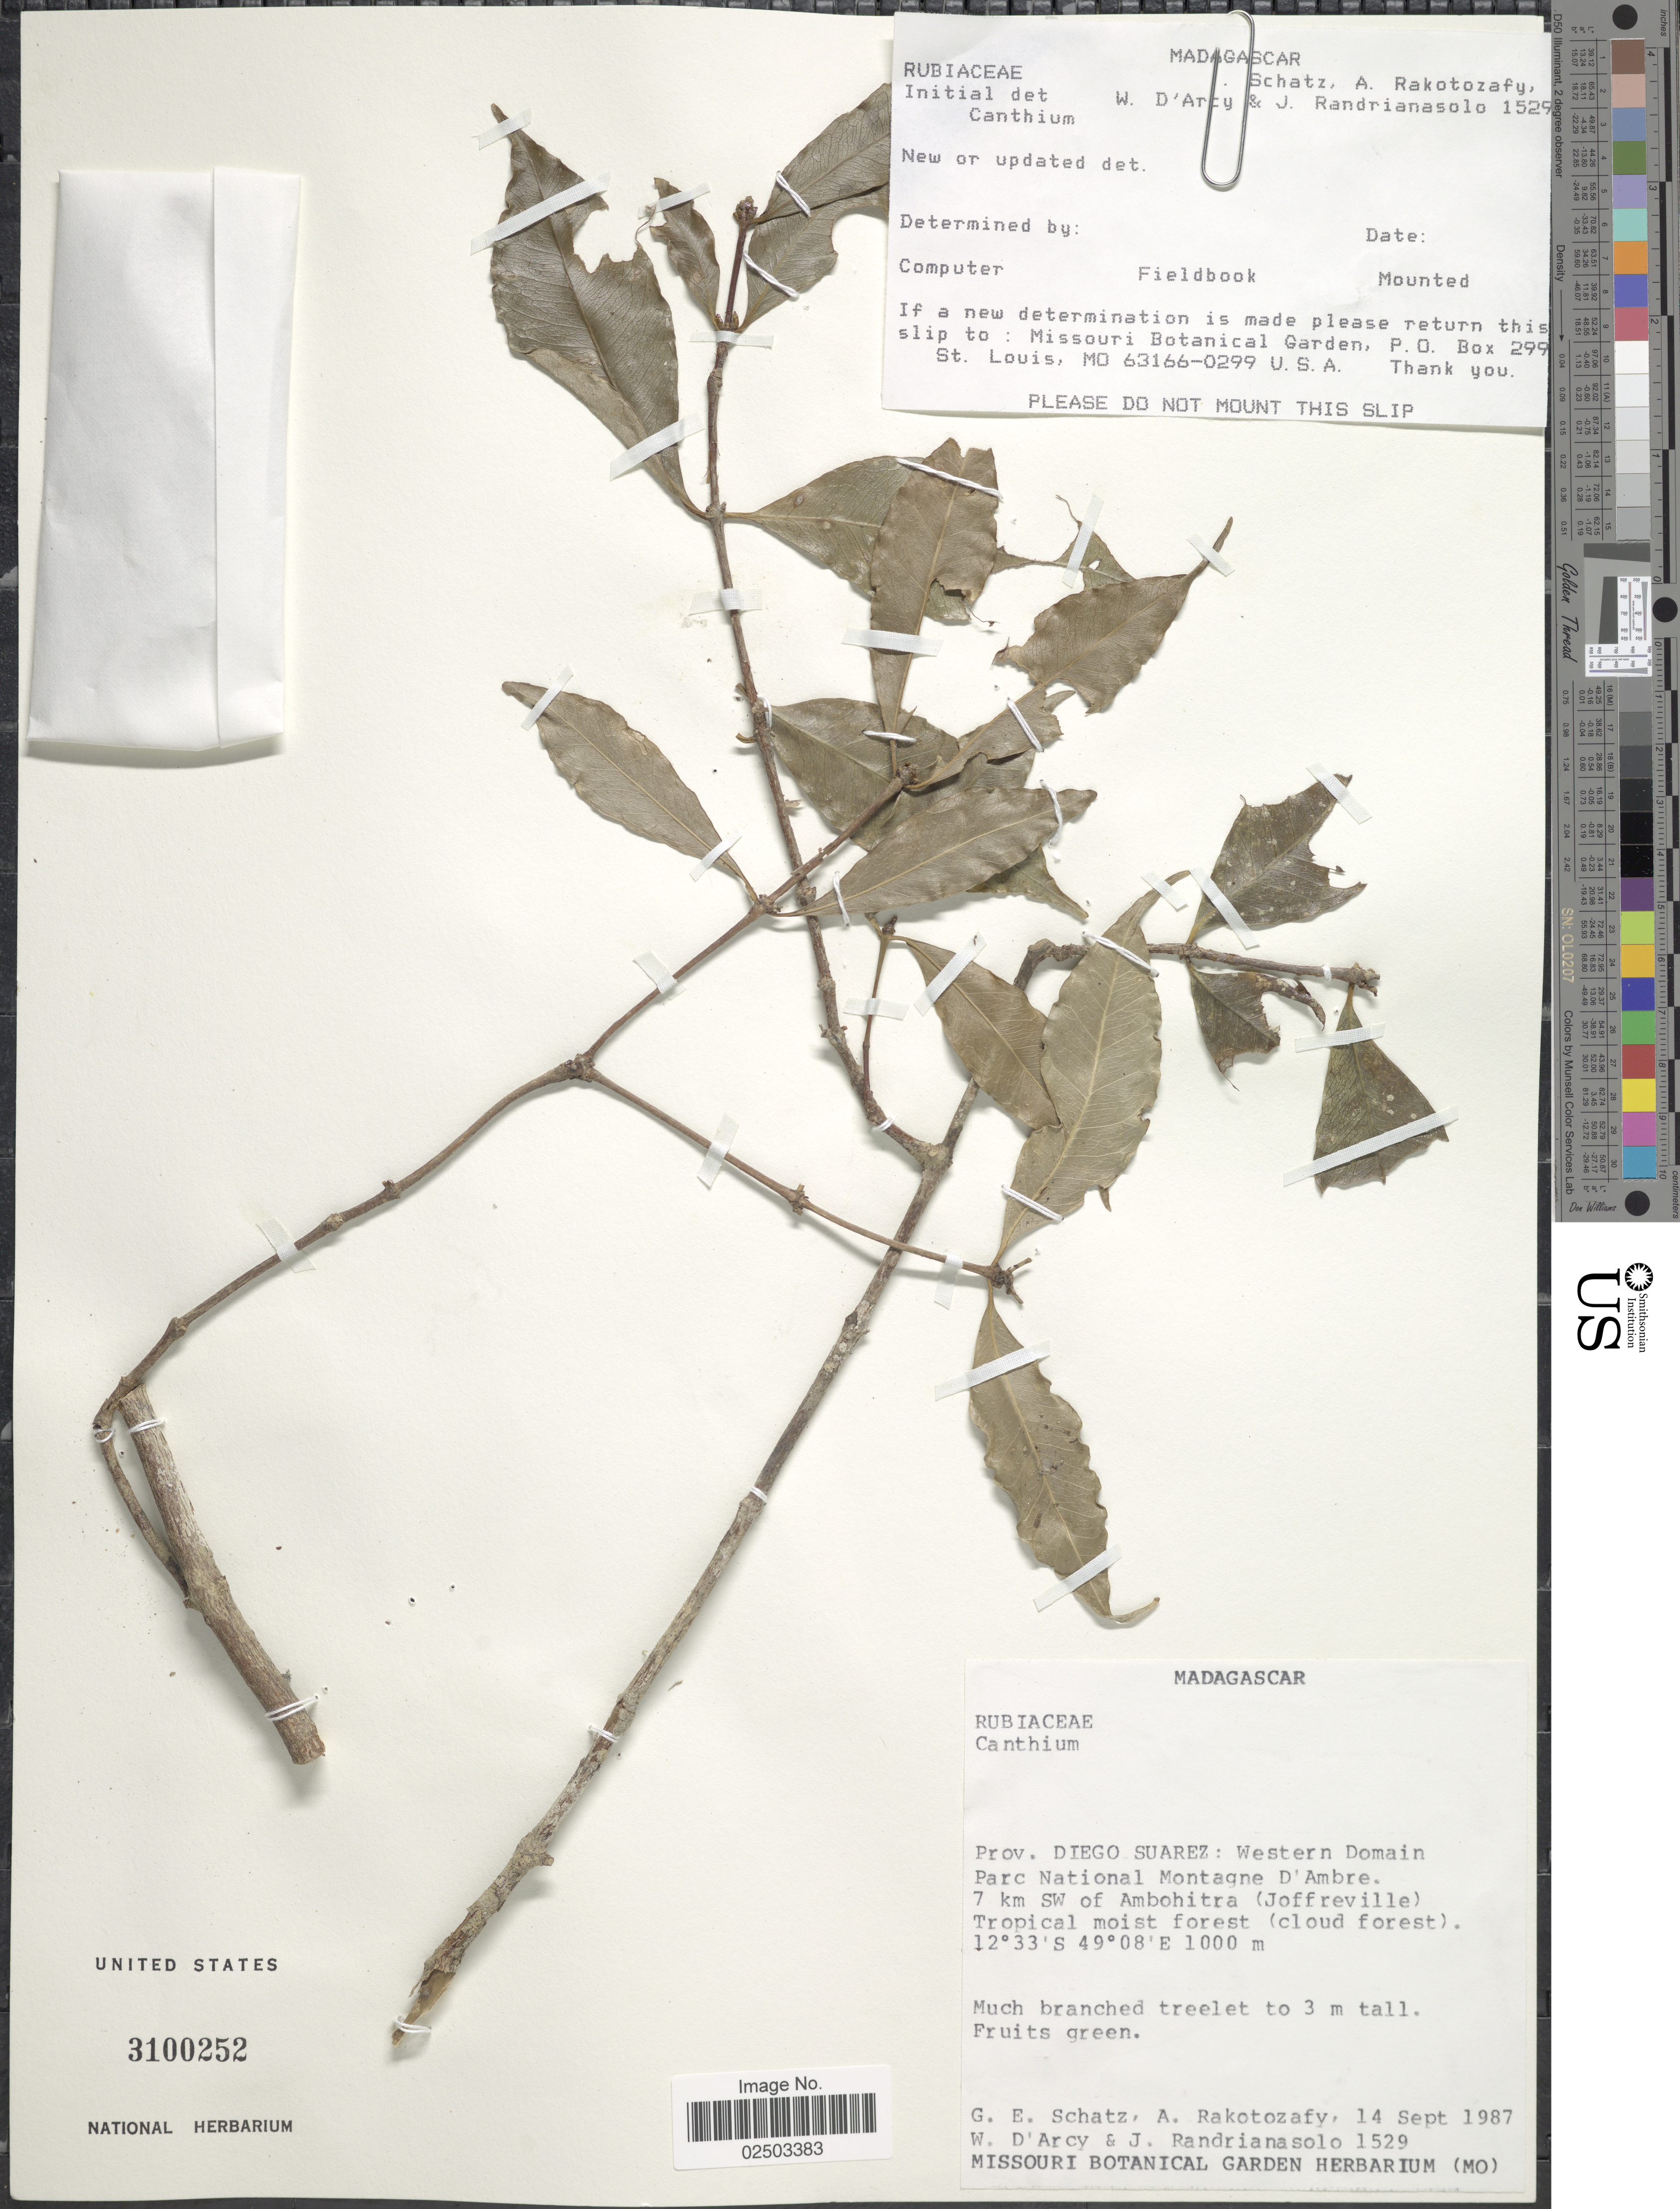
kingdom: Plantae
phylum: Tracheophyta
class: Magnoliopsida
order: Gentianales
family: Rubiaceae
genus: Bridsonia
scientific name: Bridsonia chamaedendrum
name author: (Kuntze) Verstraete & A.E. van Wyk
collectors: G. Schatz, A. Rakotozafy, W. G. D'Arcy & J. Randrianasolo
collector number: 1529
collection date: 1987-09-14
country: Madagascar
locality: Prov. Diego Suarez: Western Domain Parc National Montagne D'Ambre, 7 km SW of Ambohitra (Joffreville) Tropical moist forest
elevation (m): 1000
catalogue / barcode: US 3100252